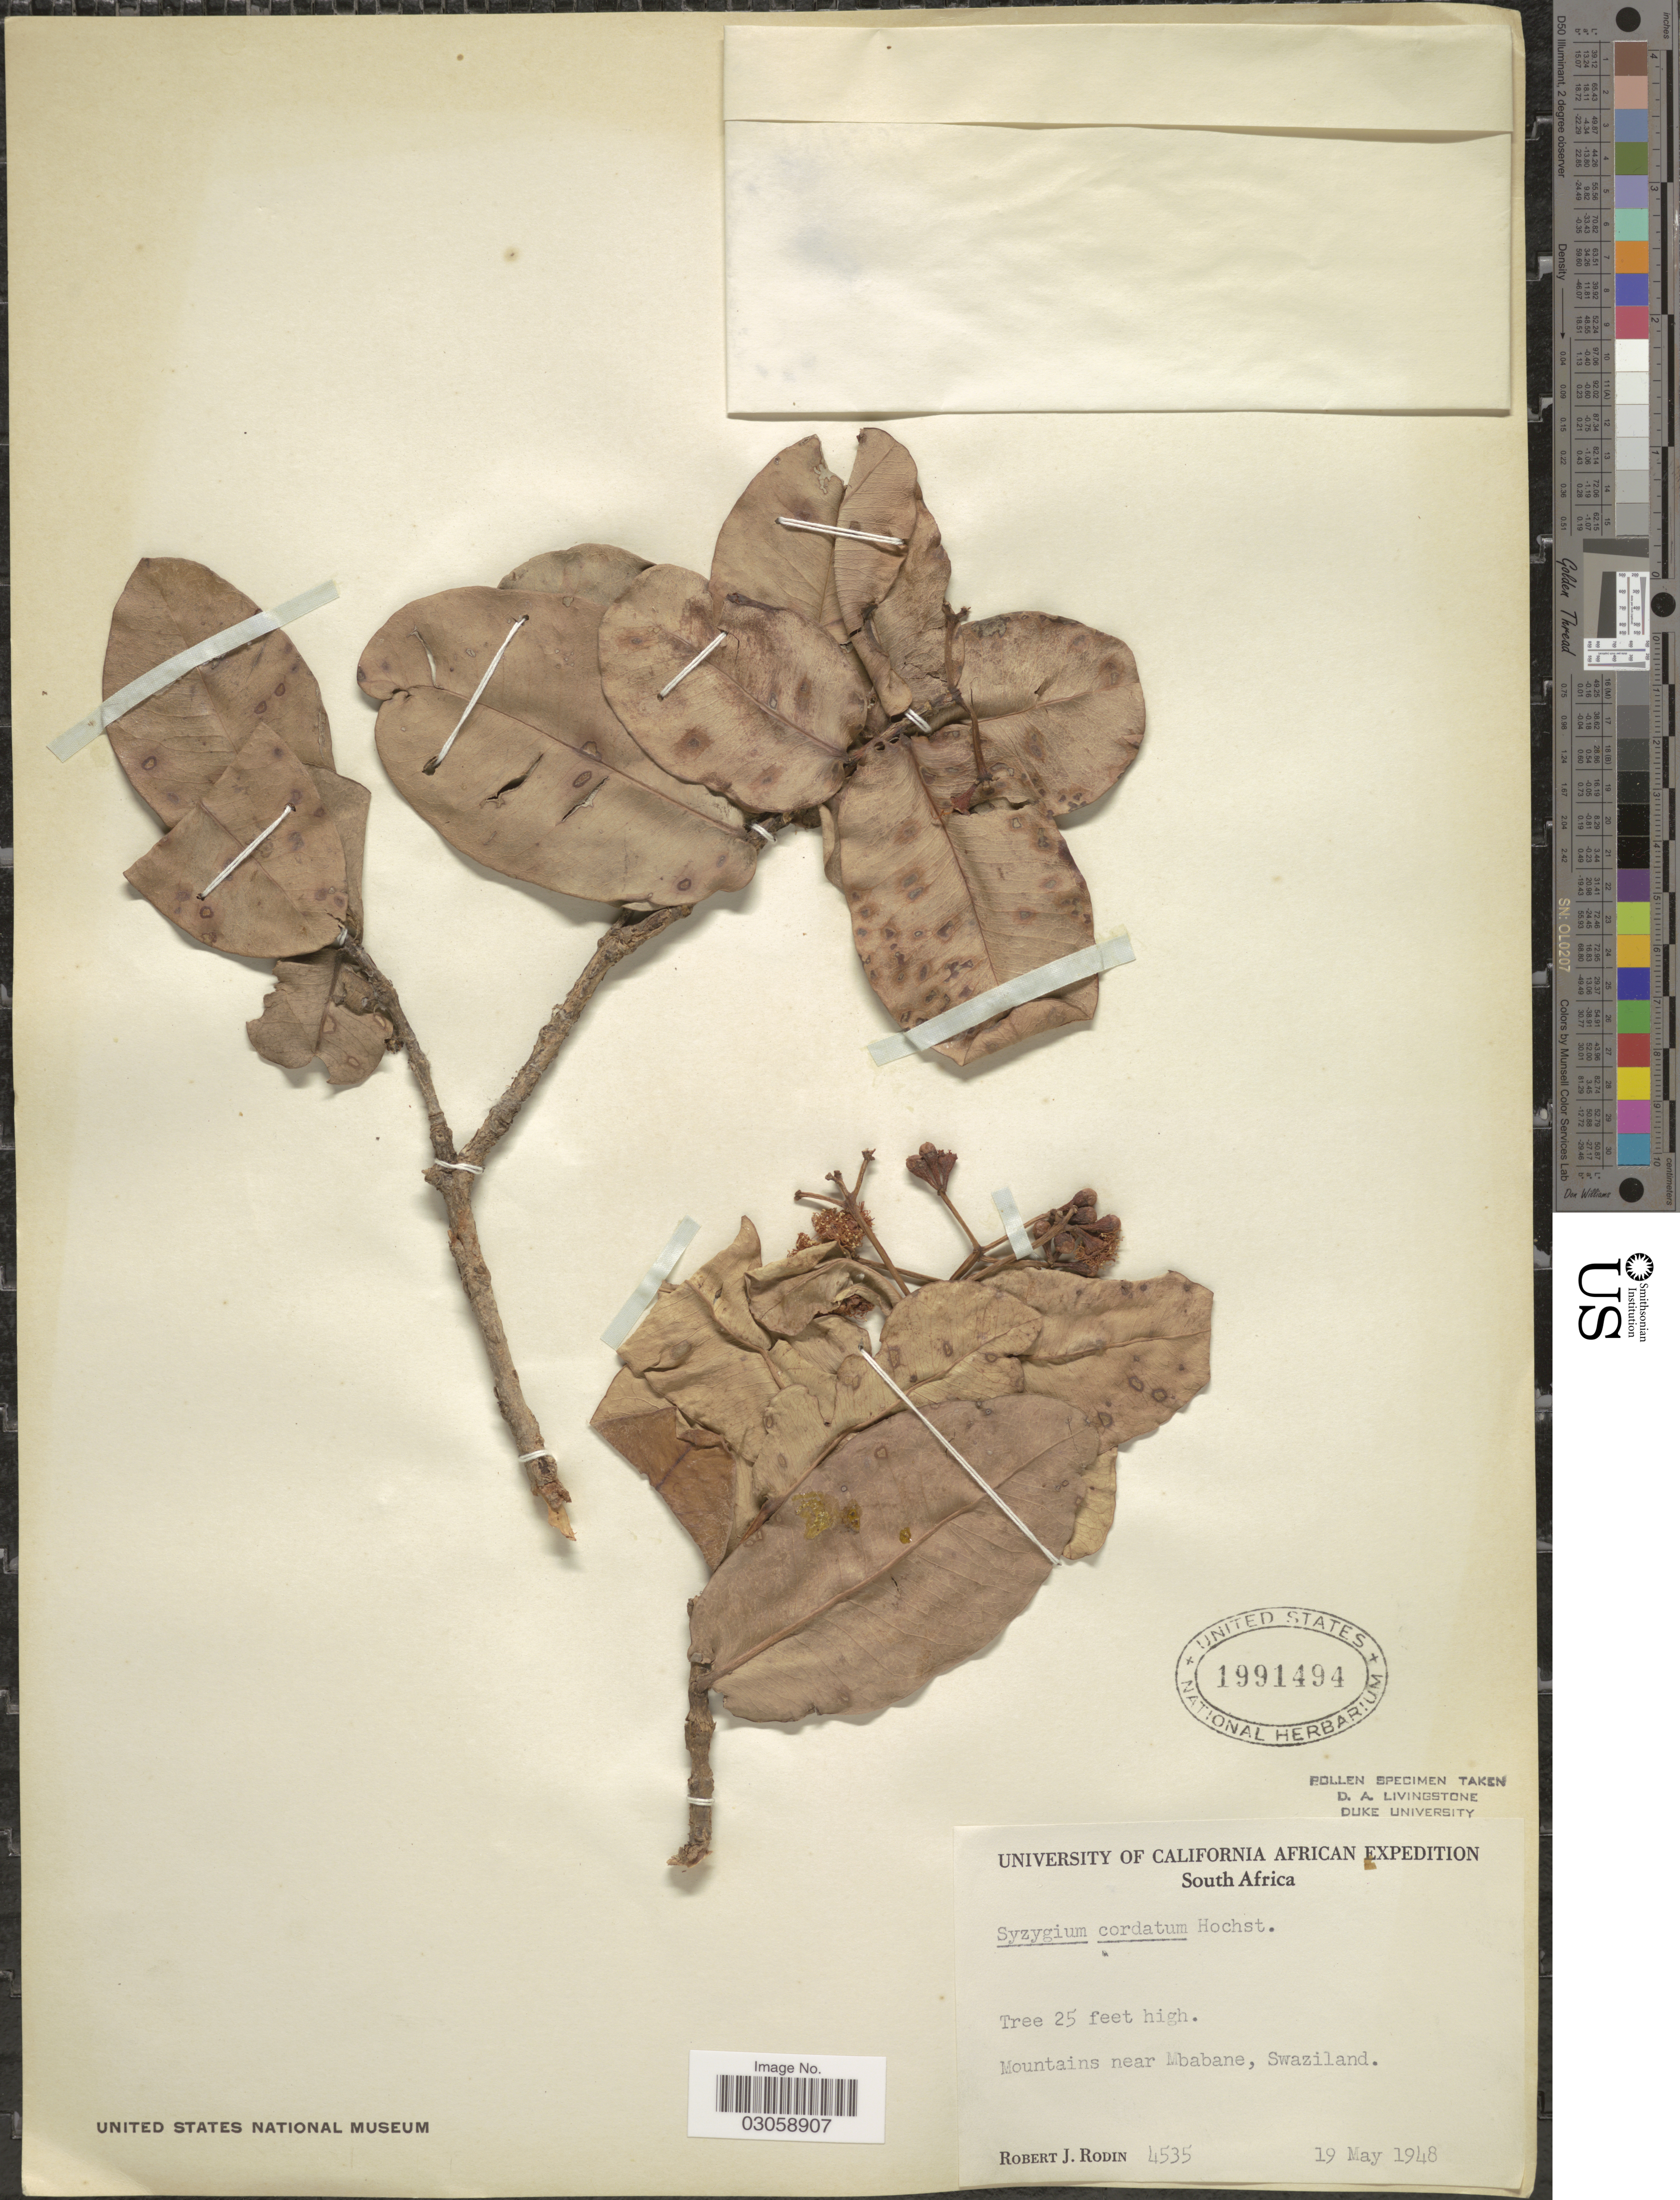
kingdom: Plantae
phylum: Tracheophyta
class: Magnoliopsida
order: Myrtales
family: Myrtaceae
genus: Syzygium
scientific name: Syzygium cordatum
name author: Hochst. ex Krauss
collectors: R. J. Rodin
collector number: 4535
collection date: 1948-05-19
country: Eswatini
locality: South Afrika, Mountains near Mbabane, Swaziland.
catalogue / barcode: US 1991494